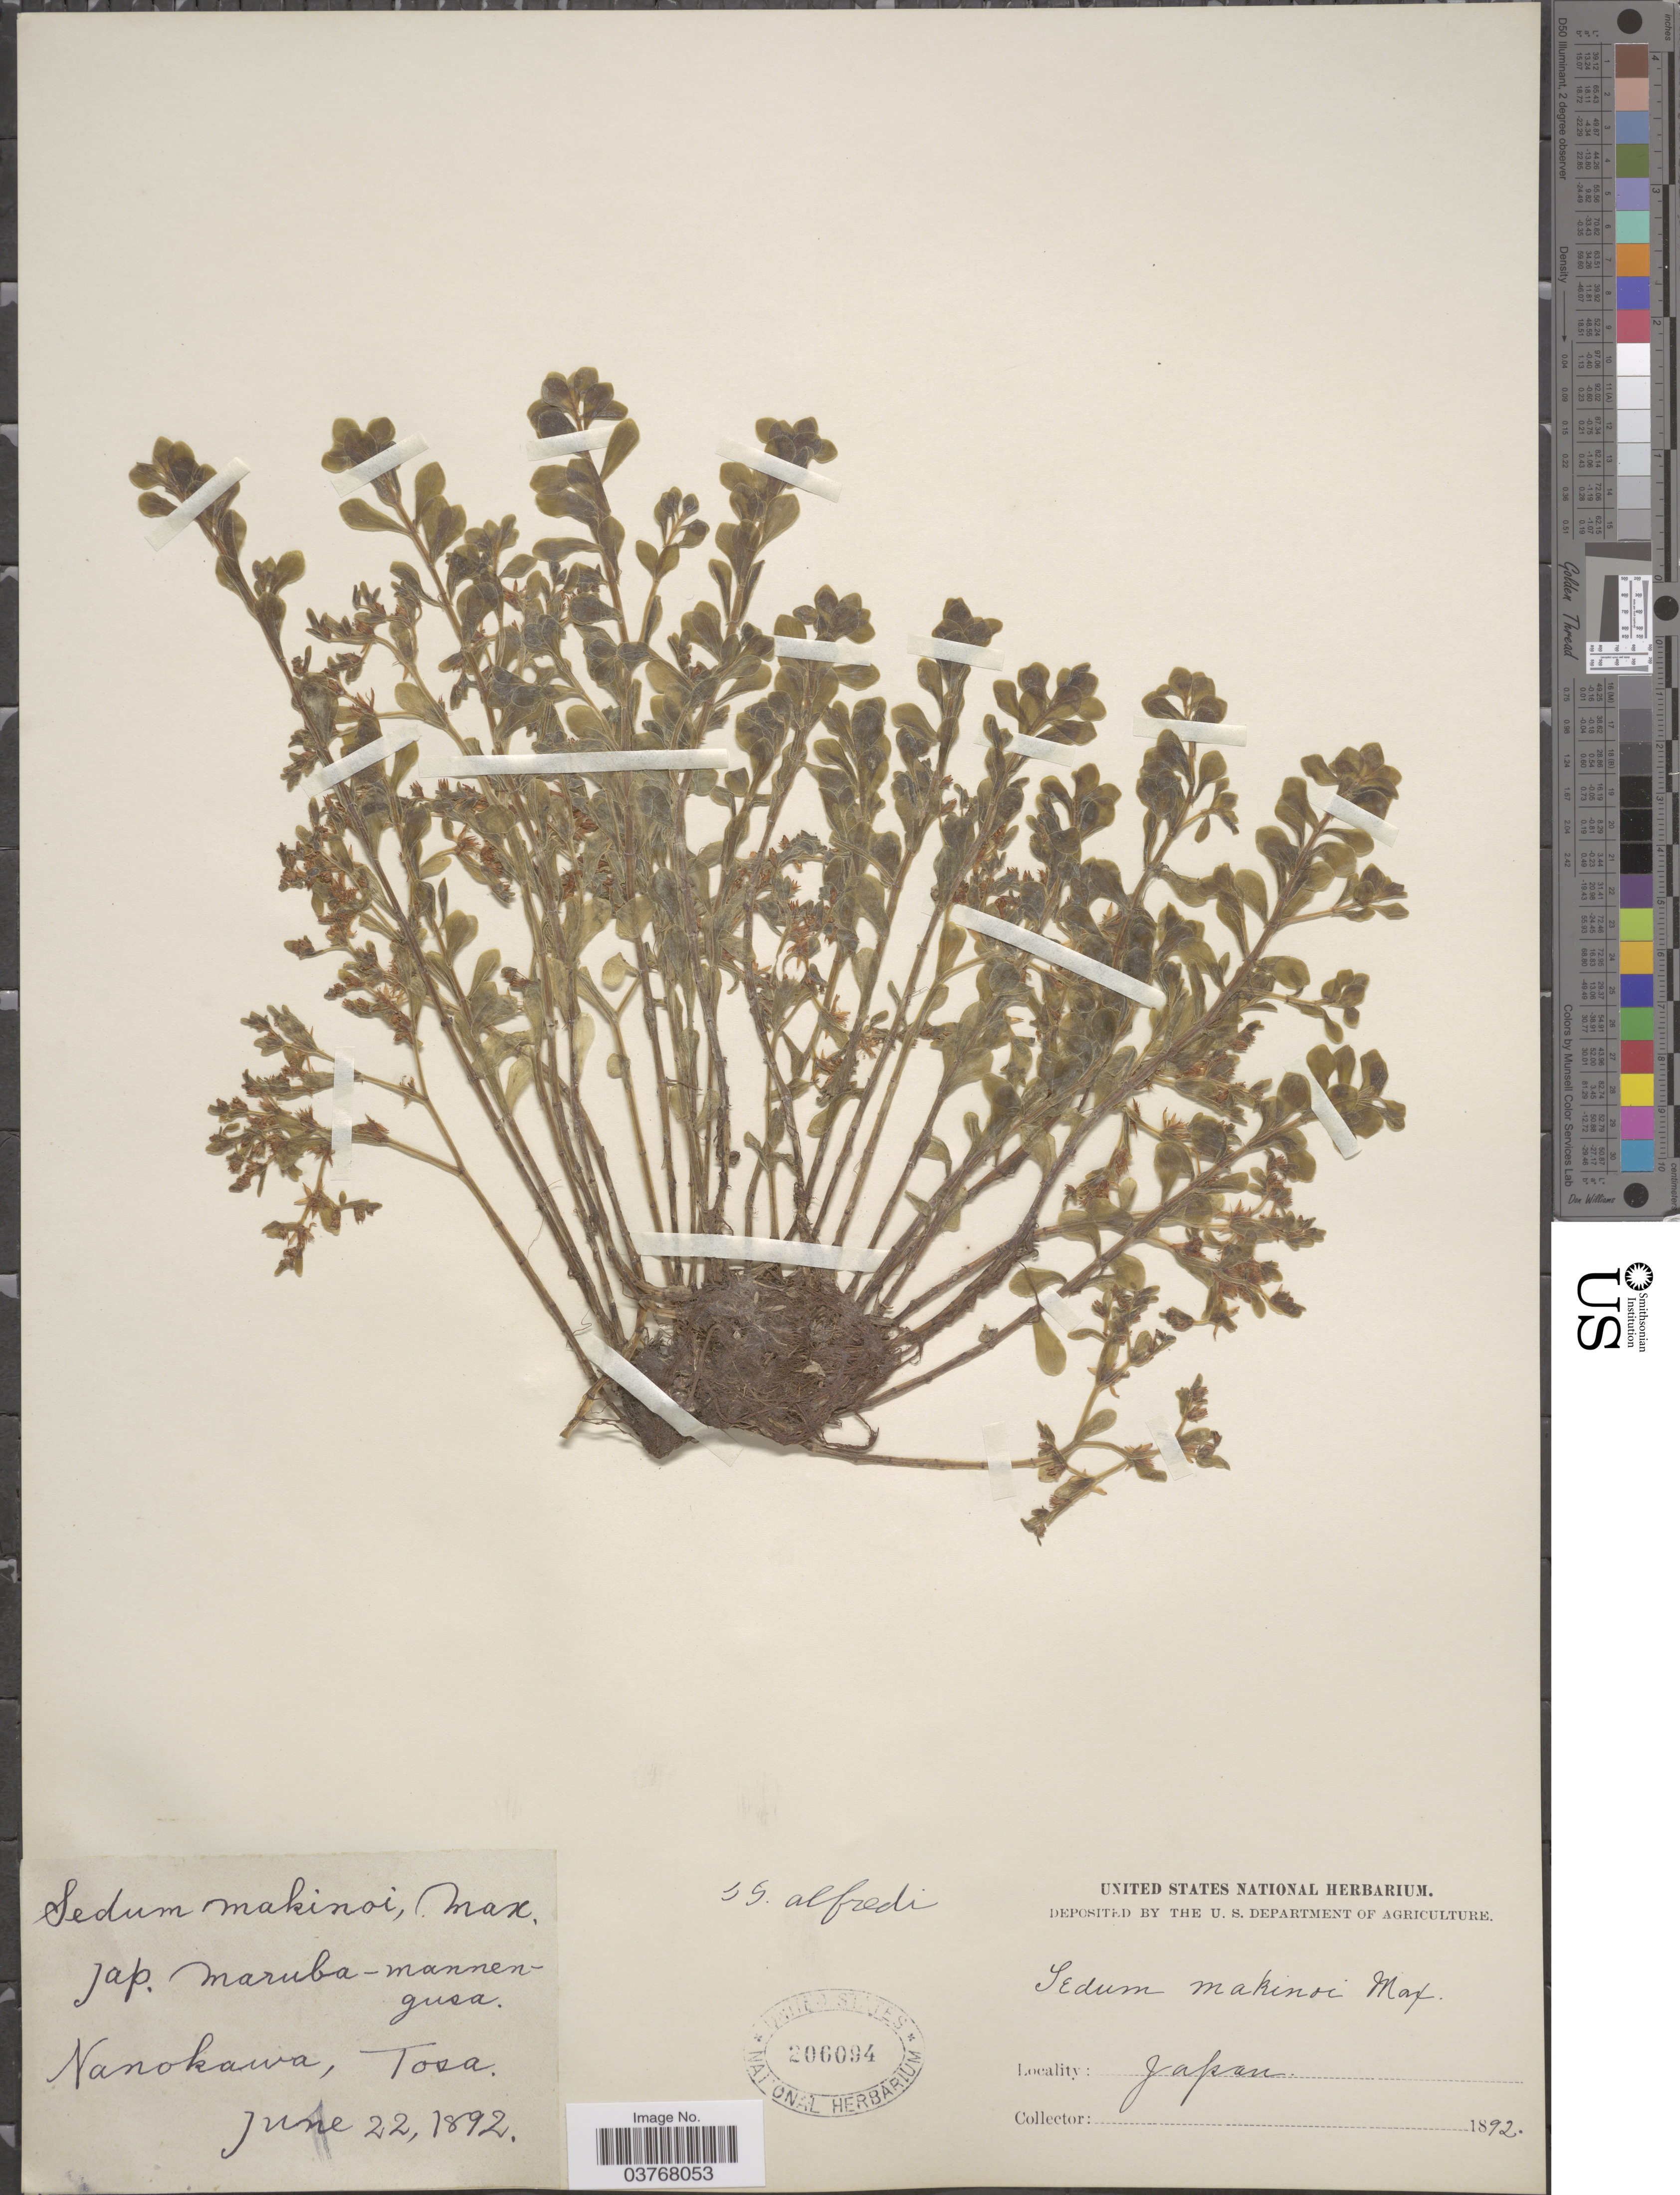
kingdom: Plantae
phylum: Tracheophyta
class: Magnoliopsida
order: Saxifragales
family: Crassulaceae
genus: Sedum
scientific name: Sedum alfredi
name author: Hance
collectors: ex herb. United States National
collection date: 1892-06-22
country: Japan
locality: Nanokawa, Tosa.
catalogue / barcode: US 206094